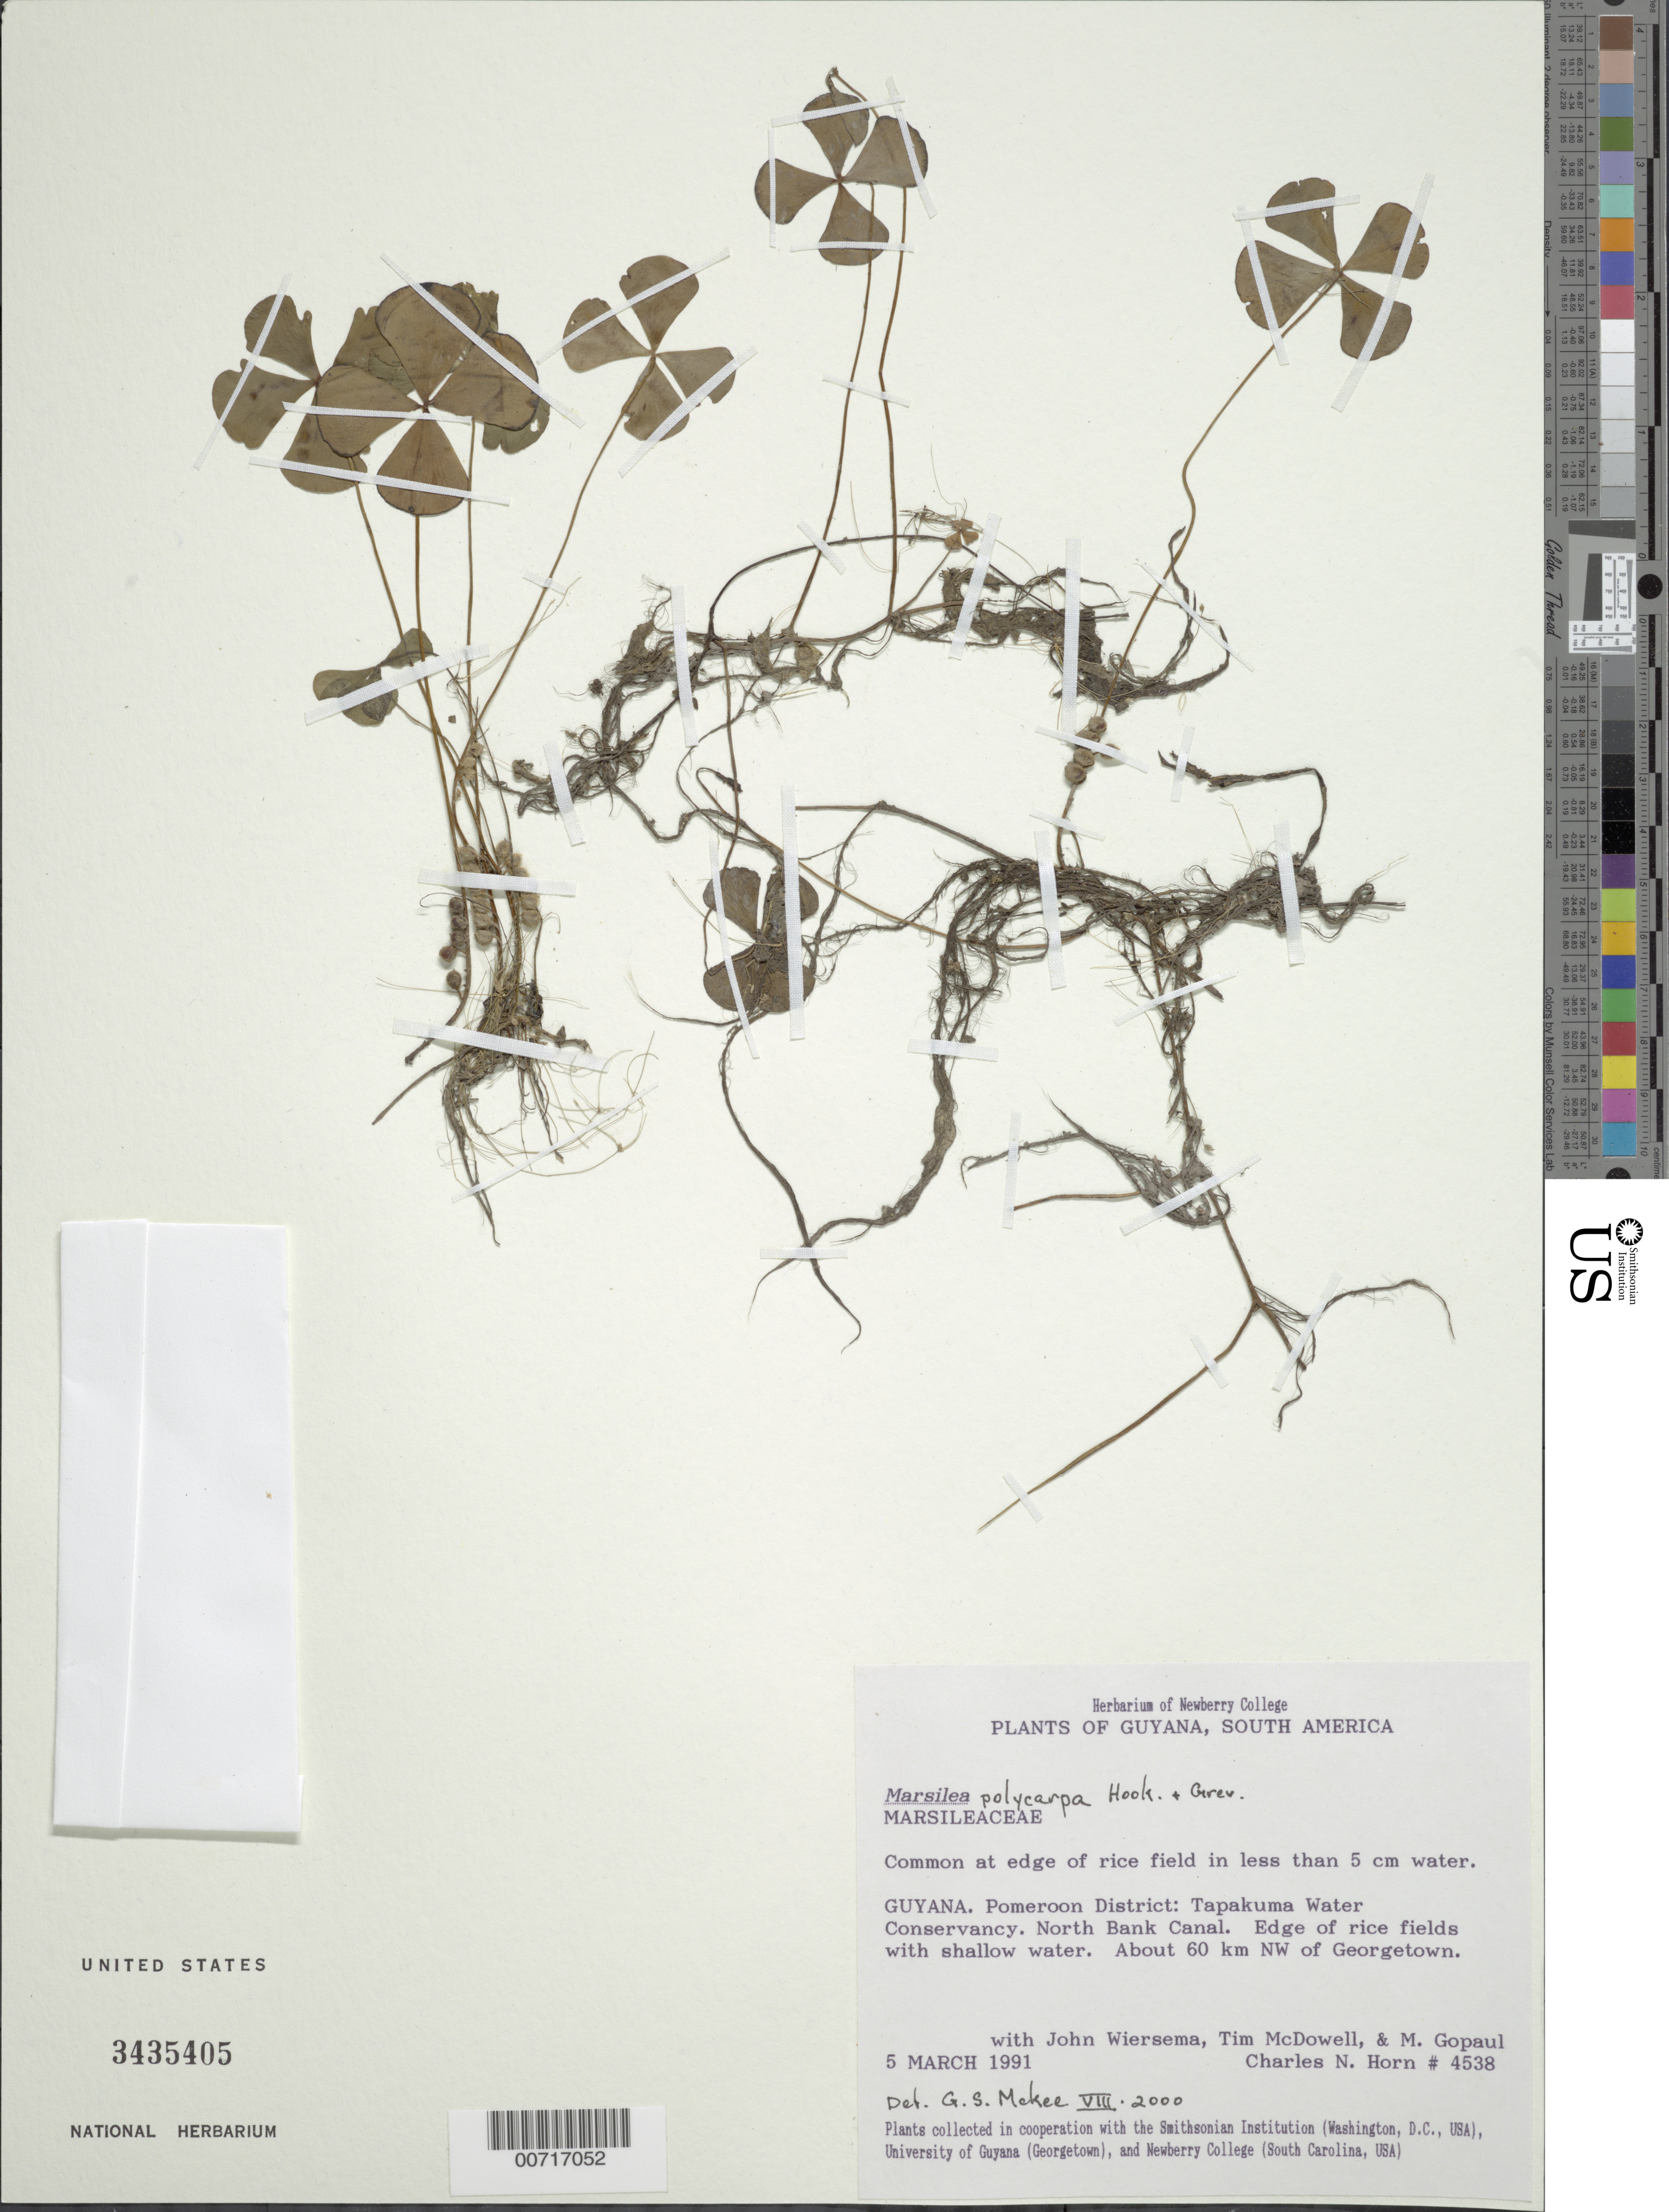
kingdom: Plantae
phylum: Tracheophyta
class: Polypodiopsida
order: Salviniales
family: Marsileaceae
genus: Marsilea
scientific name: Marsilea polycarpa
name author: Hook. & Grev.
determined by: McKee, G. S., (US), NMNH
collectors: C. N. Horn, J. H. Wiersema, T. McDowell & M. Gopaul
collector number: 4538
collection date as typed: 5-Mar-91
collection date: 1991-03-05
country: Guyana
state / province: Pomeroon-Supenaam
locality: Tapakuma Water Conservancy, North Bank Canal, 60 km NW of Georgetown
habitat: Edge of rice fields in less than 5 cm water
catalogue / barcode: US 3435405